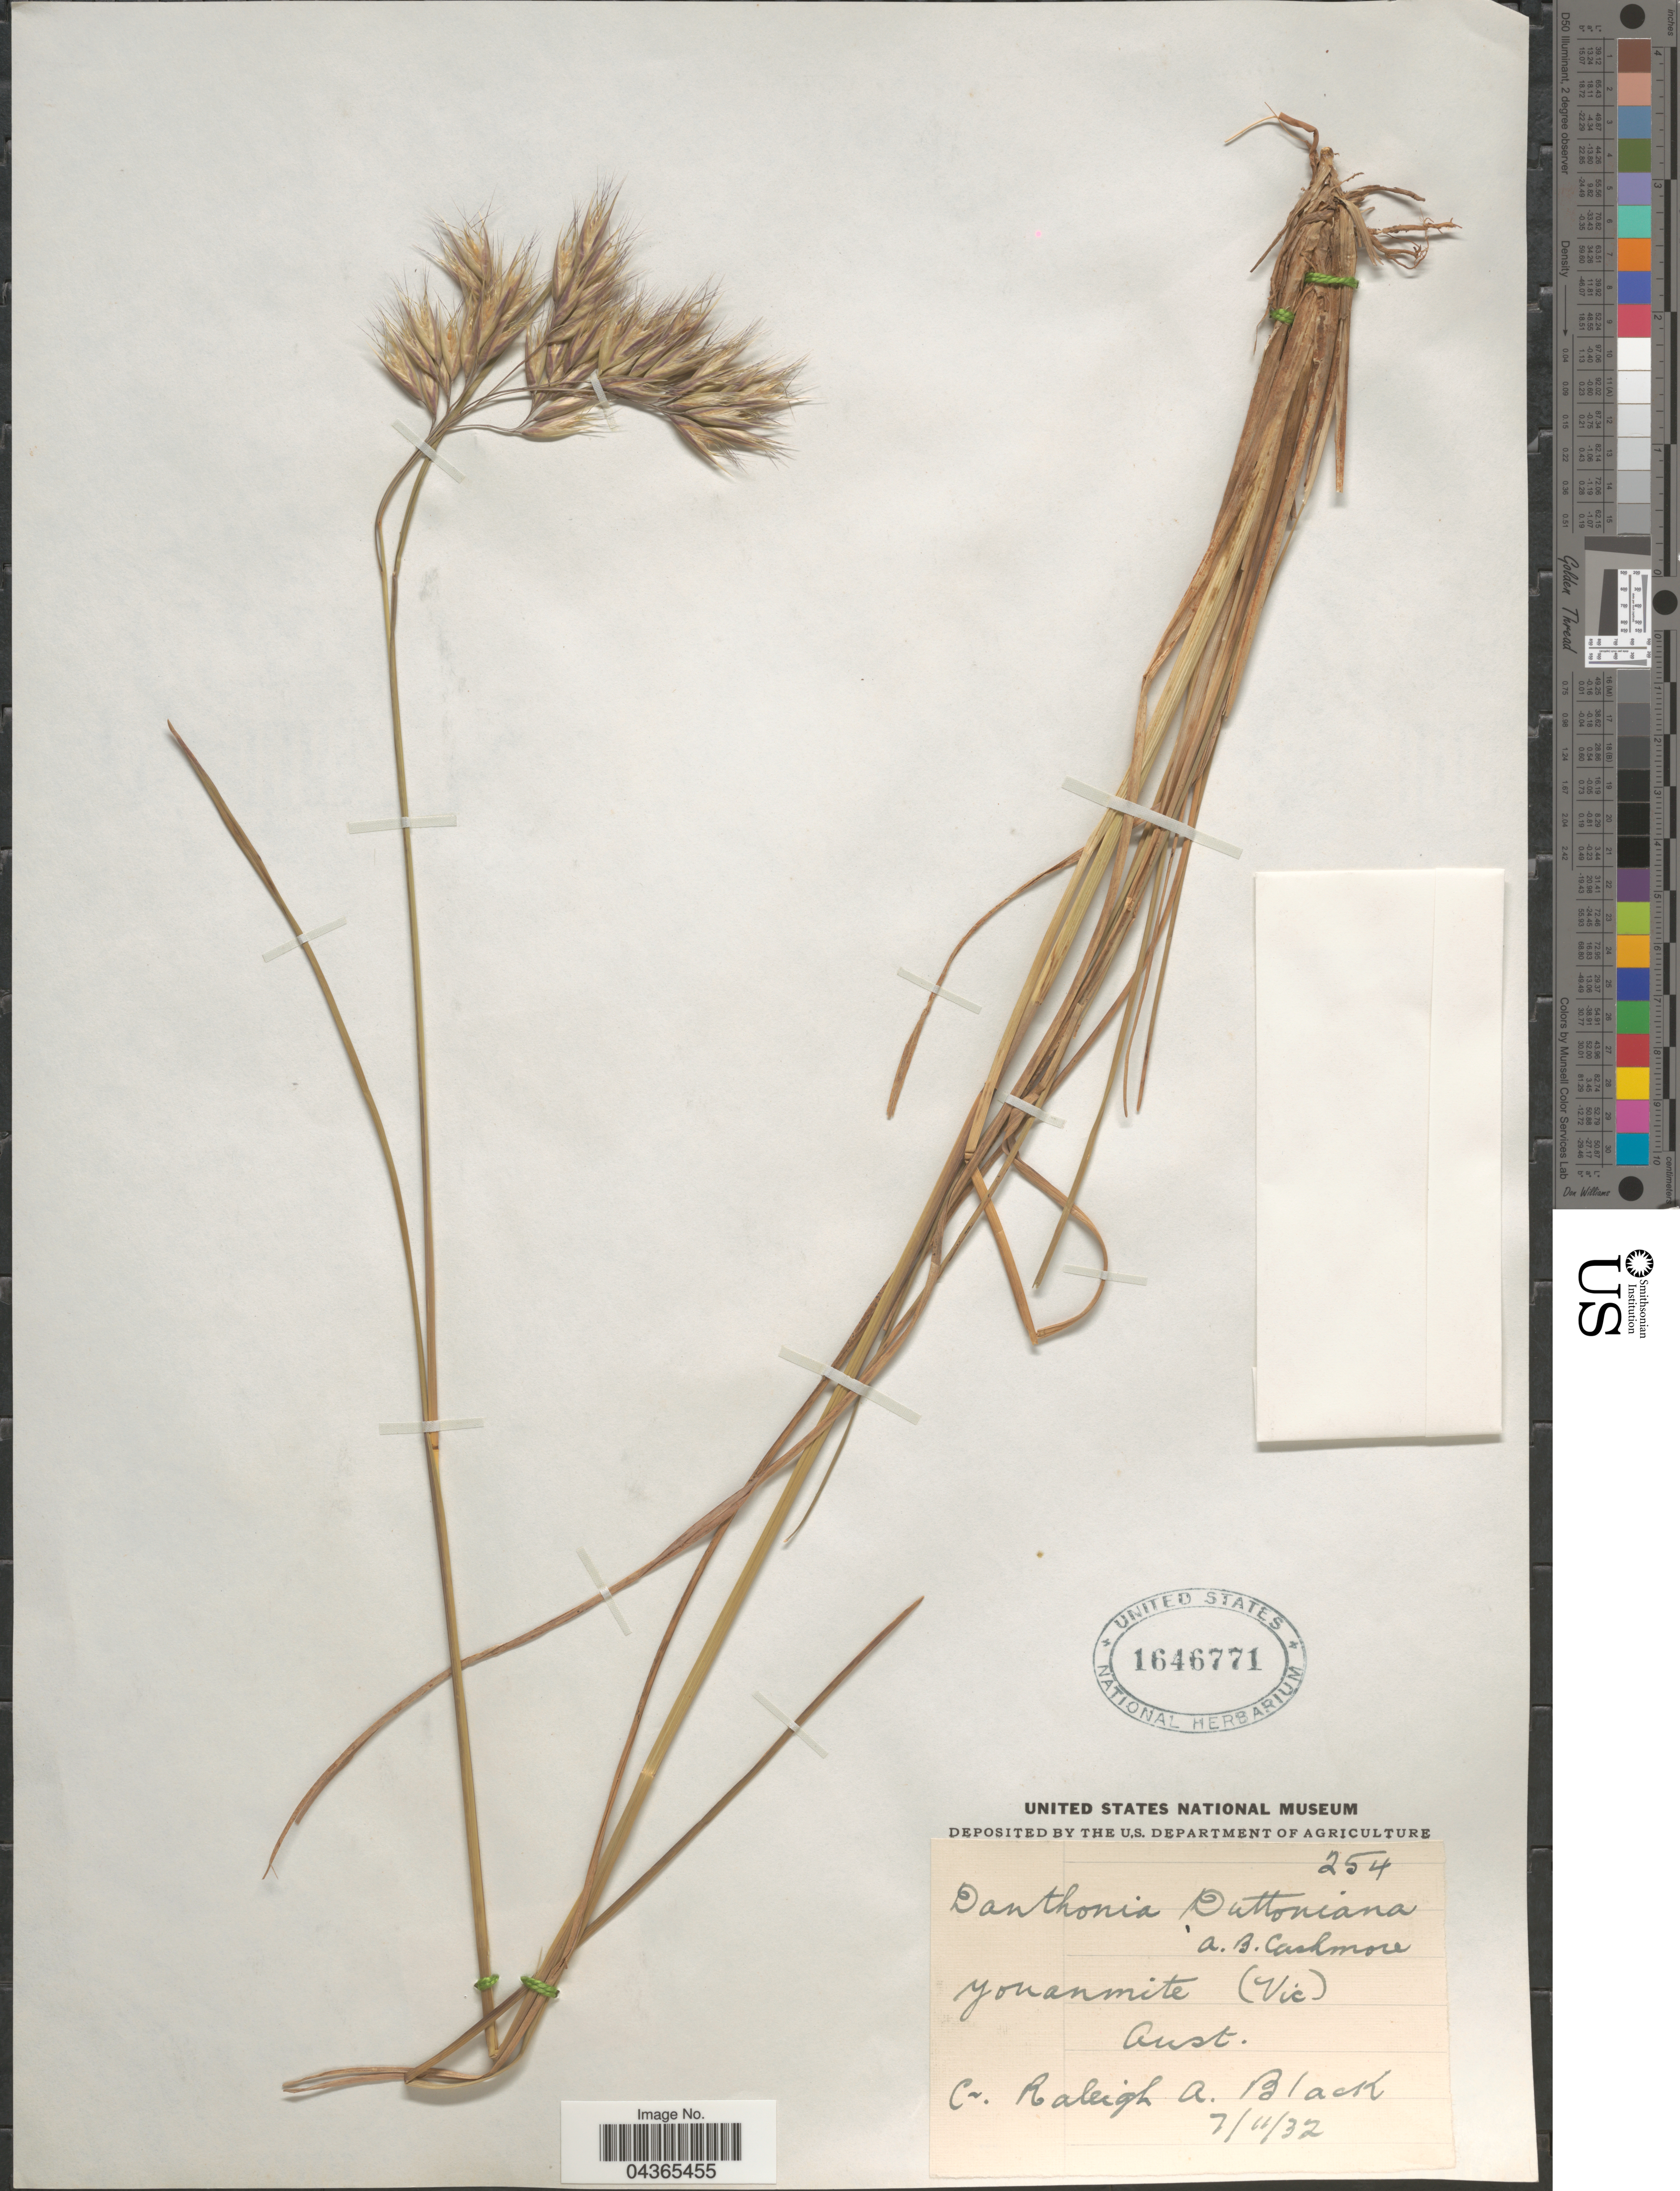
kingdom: Plantae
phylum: Tracheophyta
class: Liliopsida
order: Poales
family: Poaceae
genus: Rytidosperma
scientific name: Rytidosperma duttonianum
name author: (Cashmore) Connor & Edgar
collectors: R. A. Black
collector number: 254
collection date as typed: Transcribed d/m/y: 7/11/32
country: Australia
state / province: Victoria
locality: Youanmite (Vic).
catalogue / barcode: US 1646771